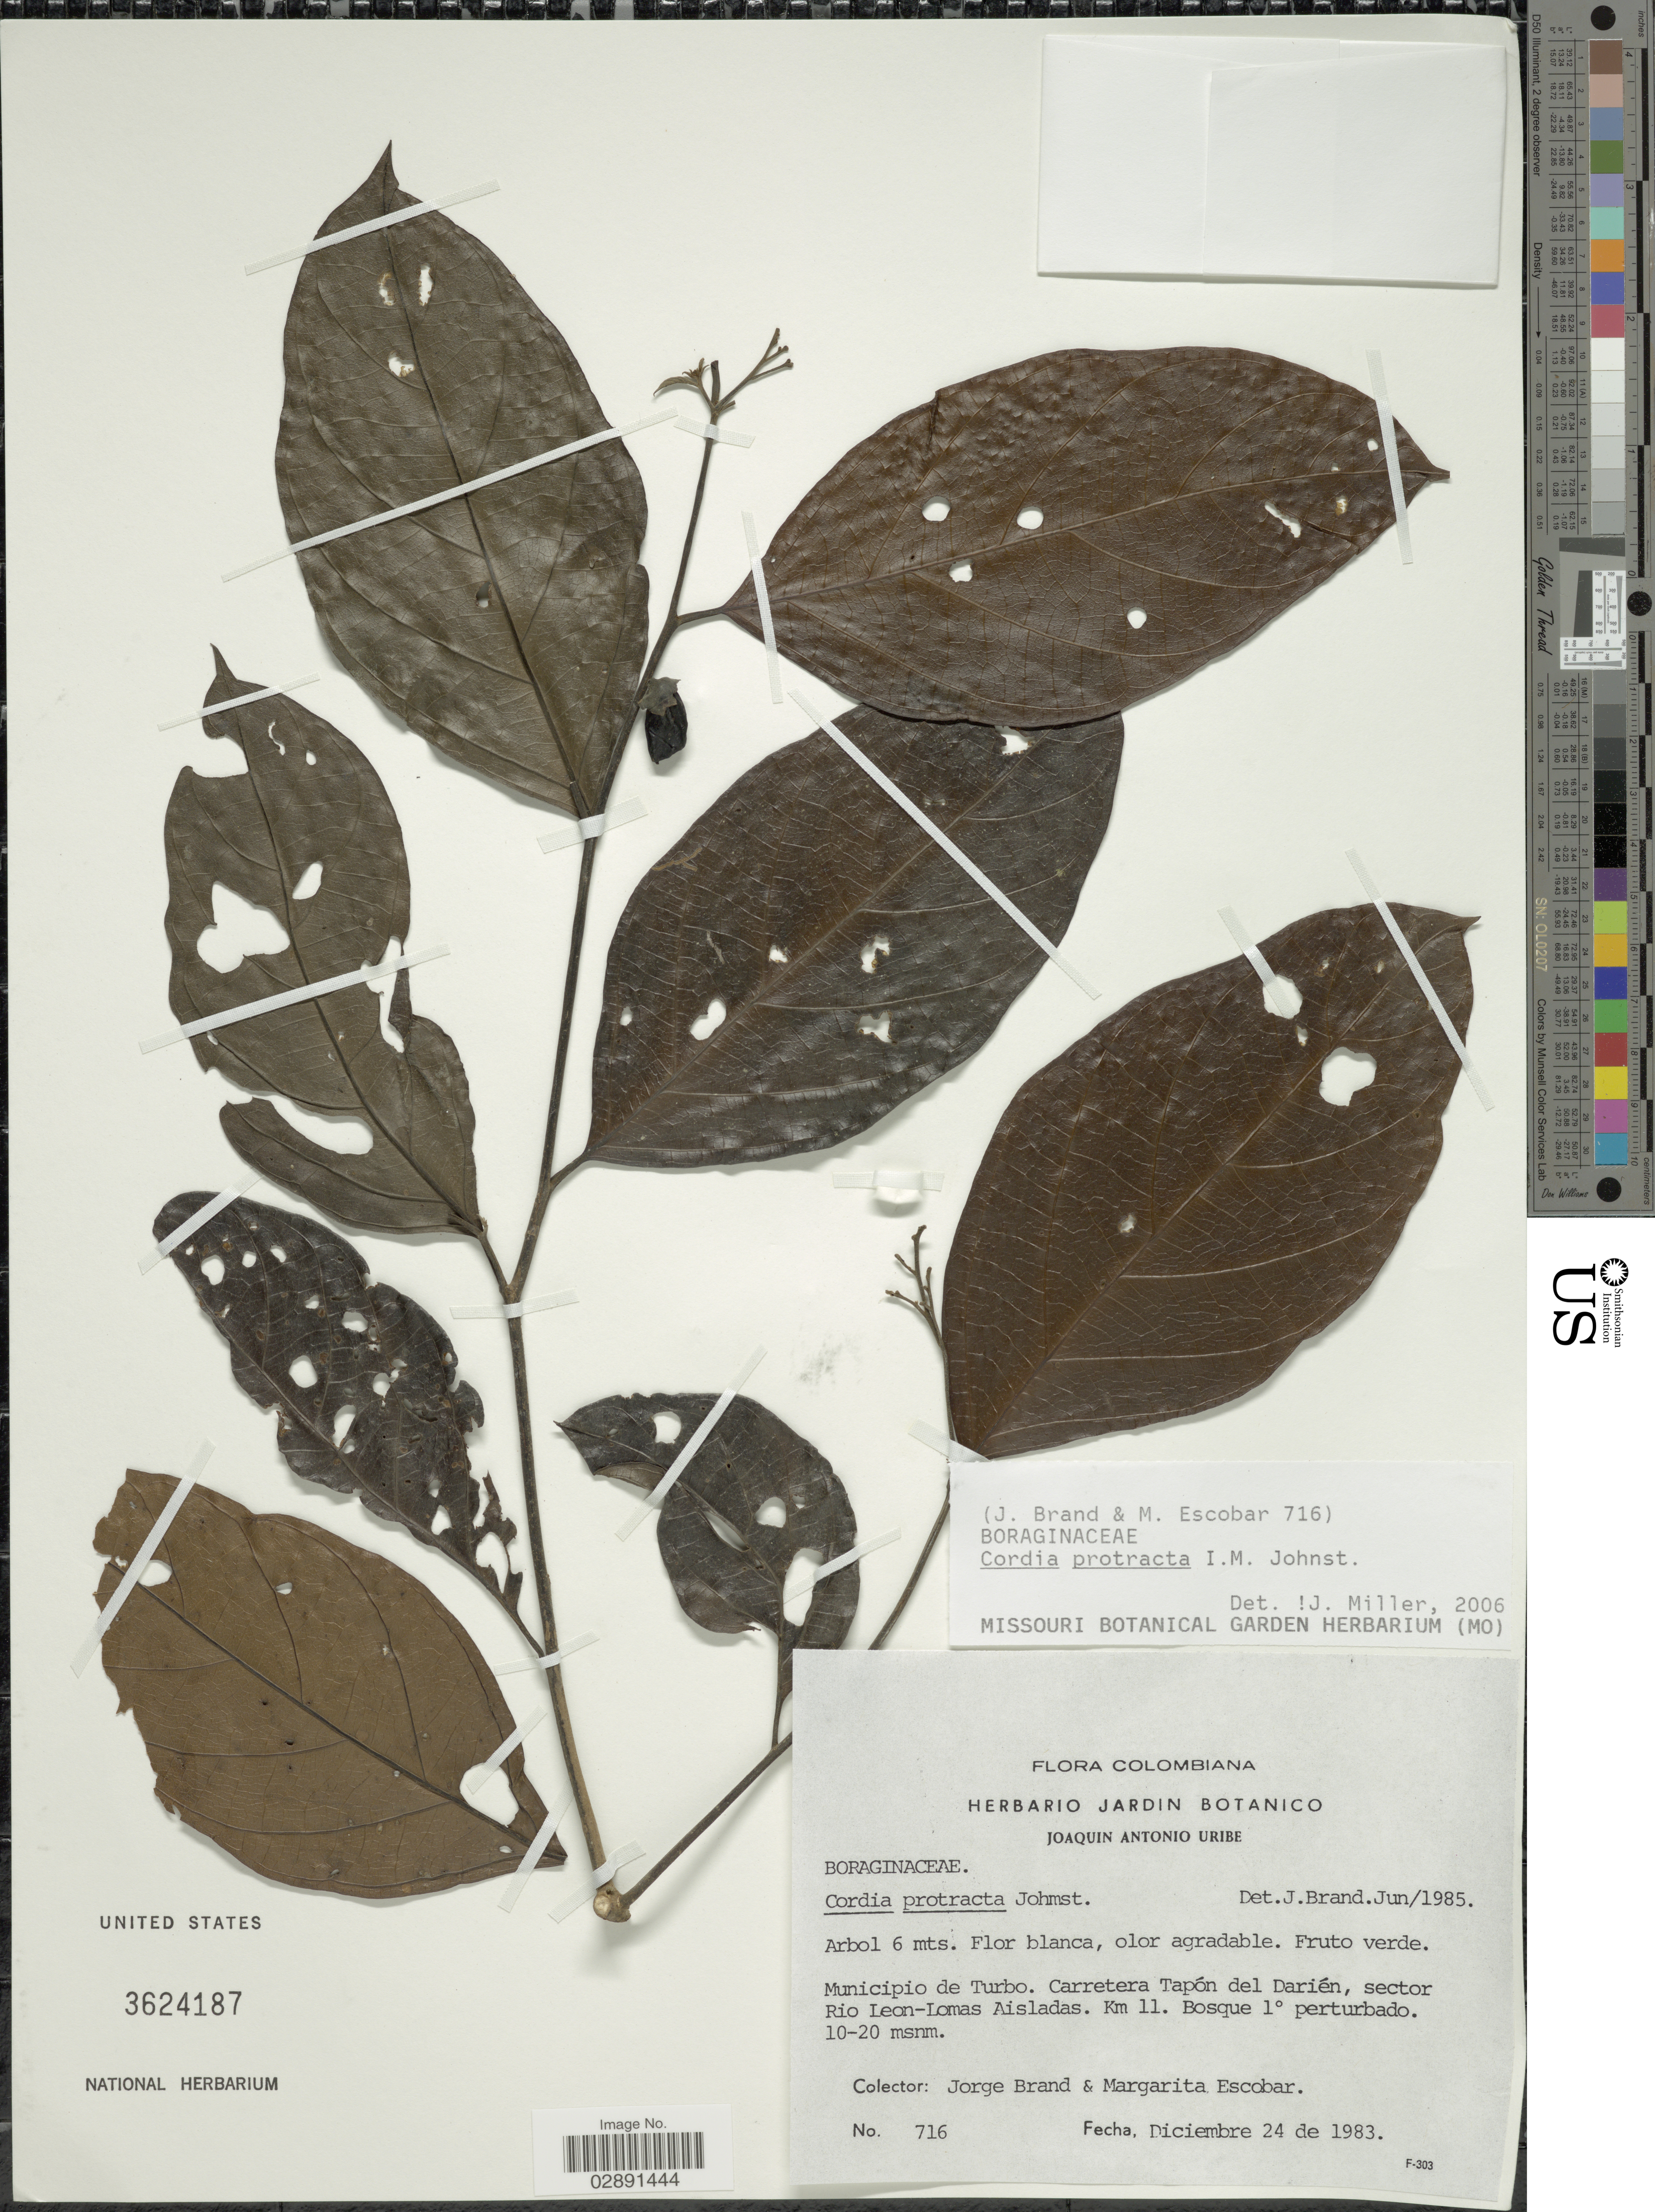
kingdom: Plantae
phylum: Tracheophyta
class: Magnoliopsida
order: Boraginales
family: Cordiaceae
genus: Cordia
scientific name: Cordia protracta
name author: I.M. Johnst.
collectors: J. Brand & M. Escobar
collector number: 716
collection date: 1983-12-24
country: Colombia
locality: Municipio de Turbo. Carretera Tapón del Darién, sector Rio Leon-Lomas Aisladas. Km 11.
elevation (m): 10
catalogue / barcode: US 3624187